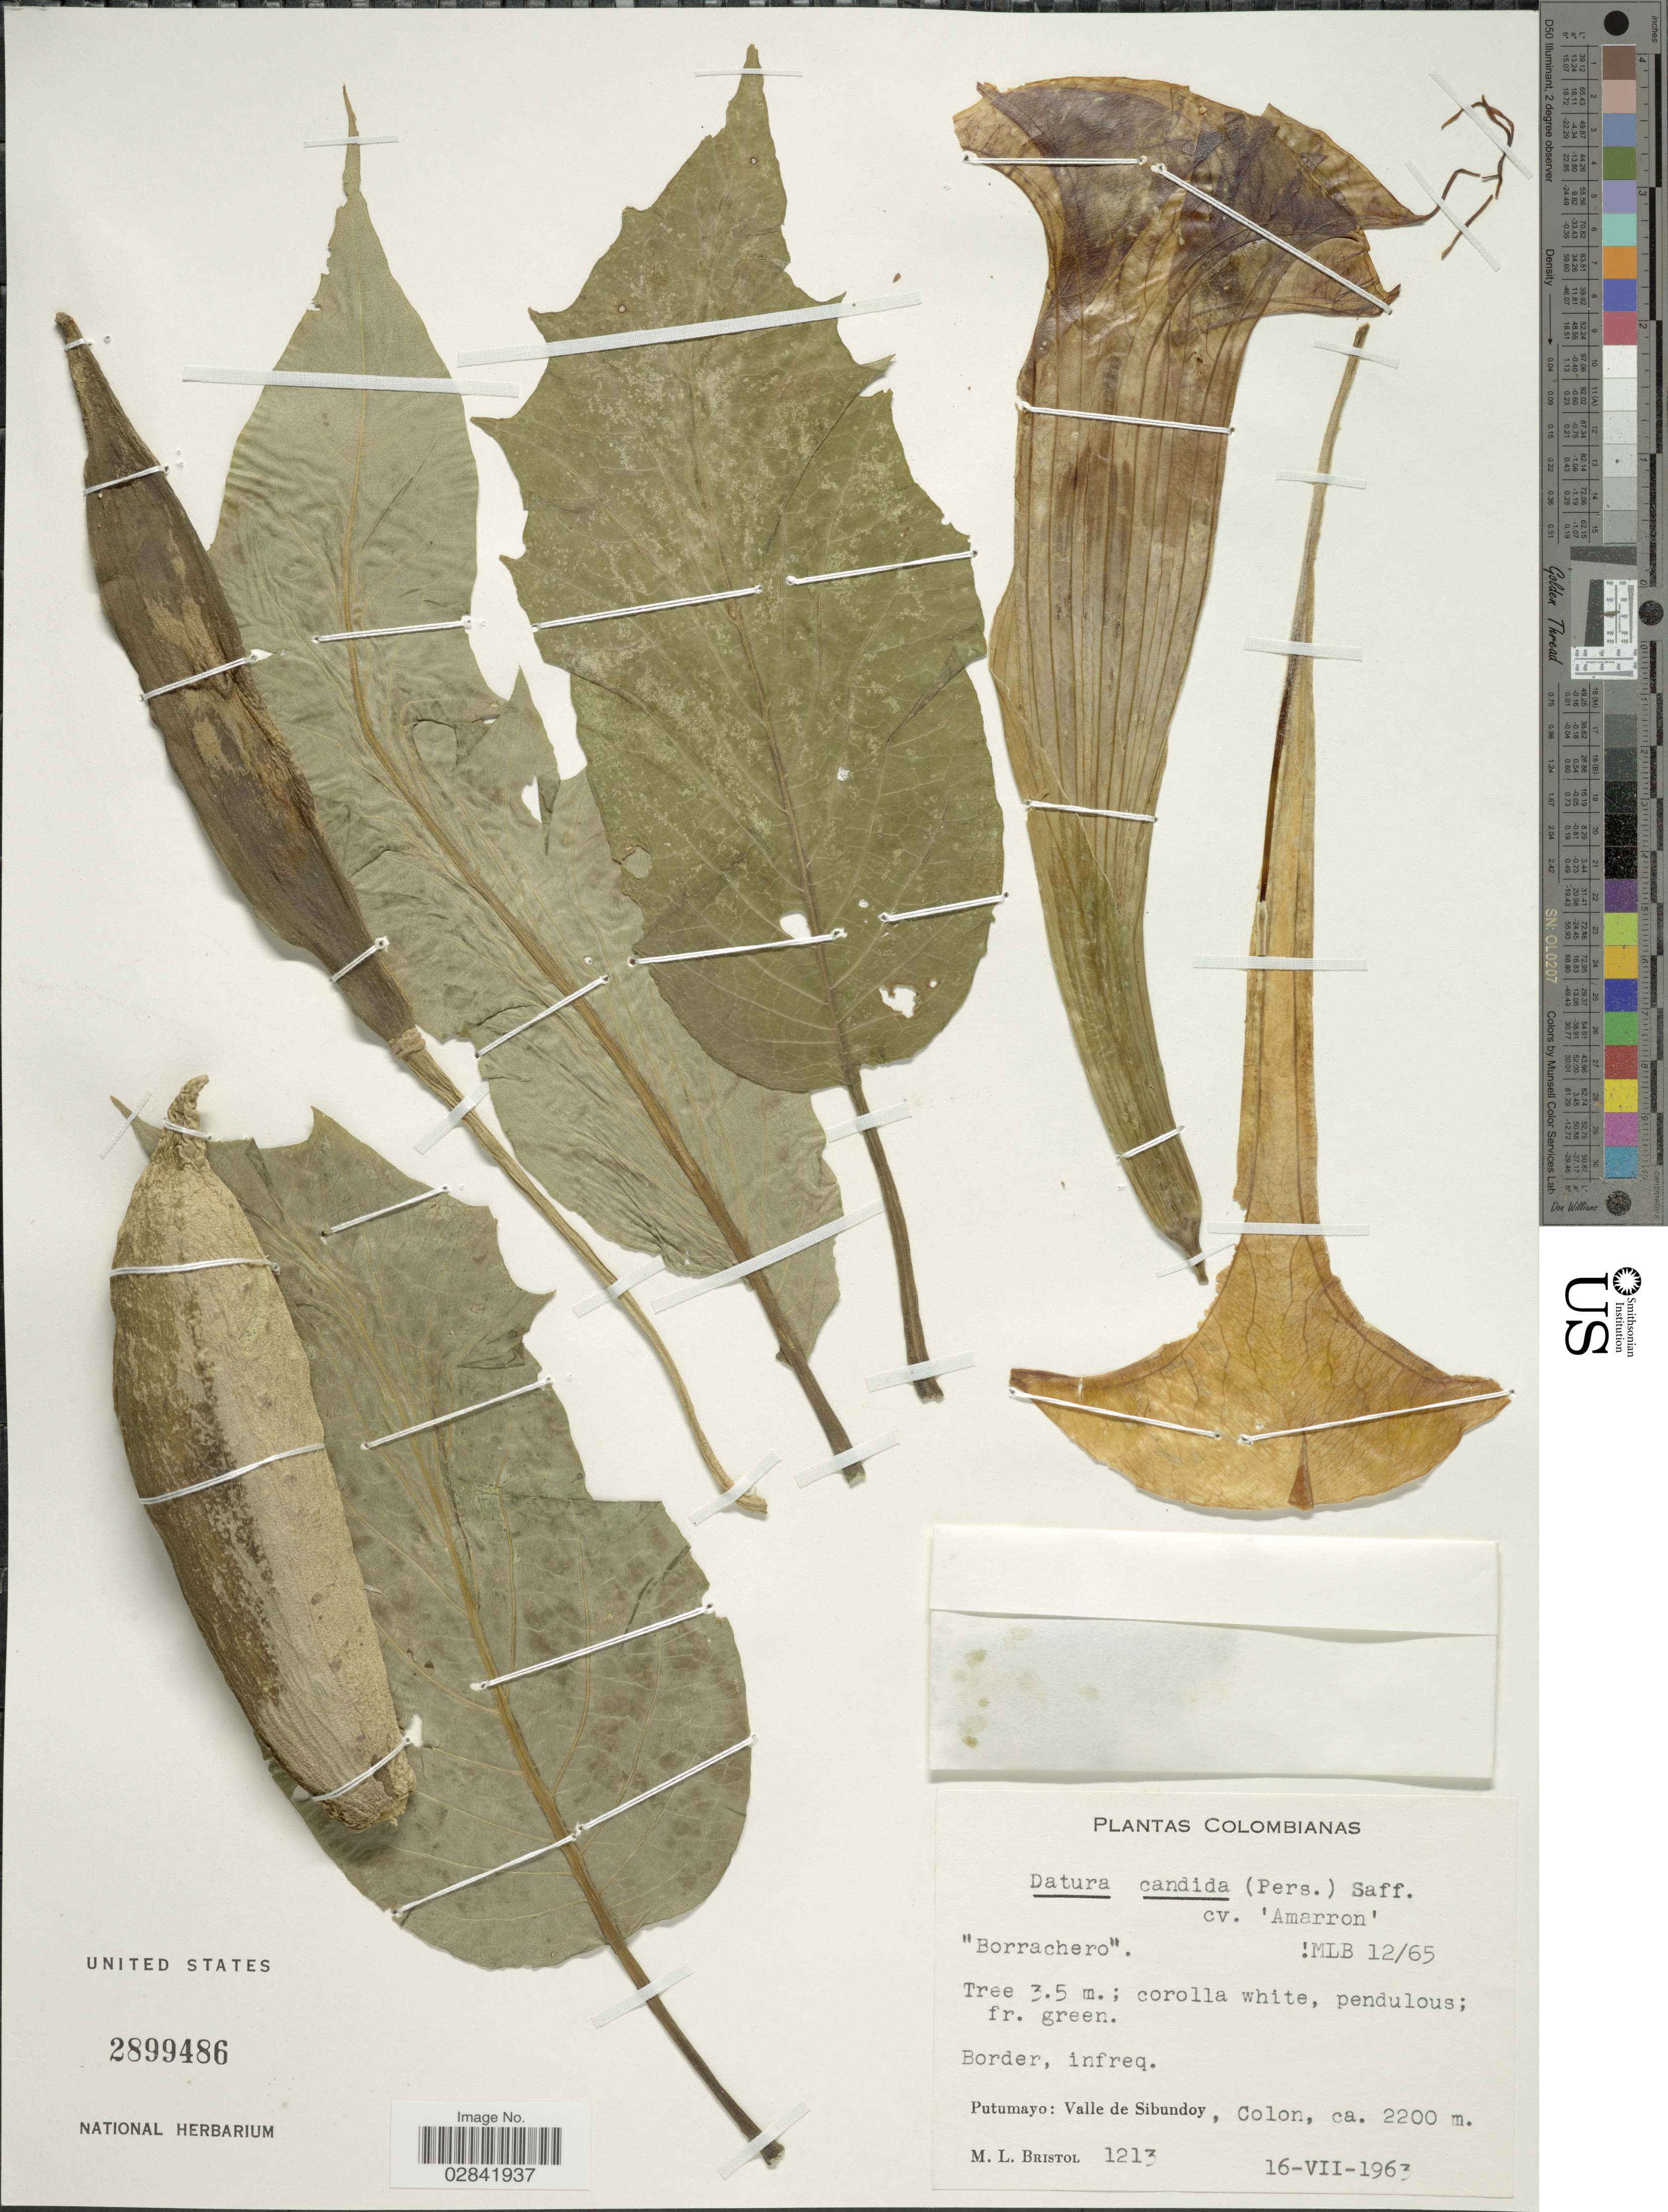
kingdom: Plantae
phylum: Tracheophyta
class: Magnoliopsida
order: Solanales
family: Solanaceae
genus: Brugmansia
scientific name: Brugmansia x candida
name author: Pers.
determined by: (US) Smithsonian Institution - National Museum of Natural History - Department of Botany (UNITED STATES)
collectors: M. L. Bristol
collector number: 1213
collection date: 1963-07-16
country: Colombia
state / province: Putumayo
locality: Valle de Sibundoy, Colon.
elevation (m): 2200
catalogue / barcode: US 2899486